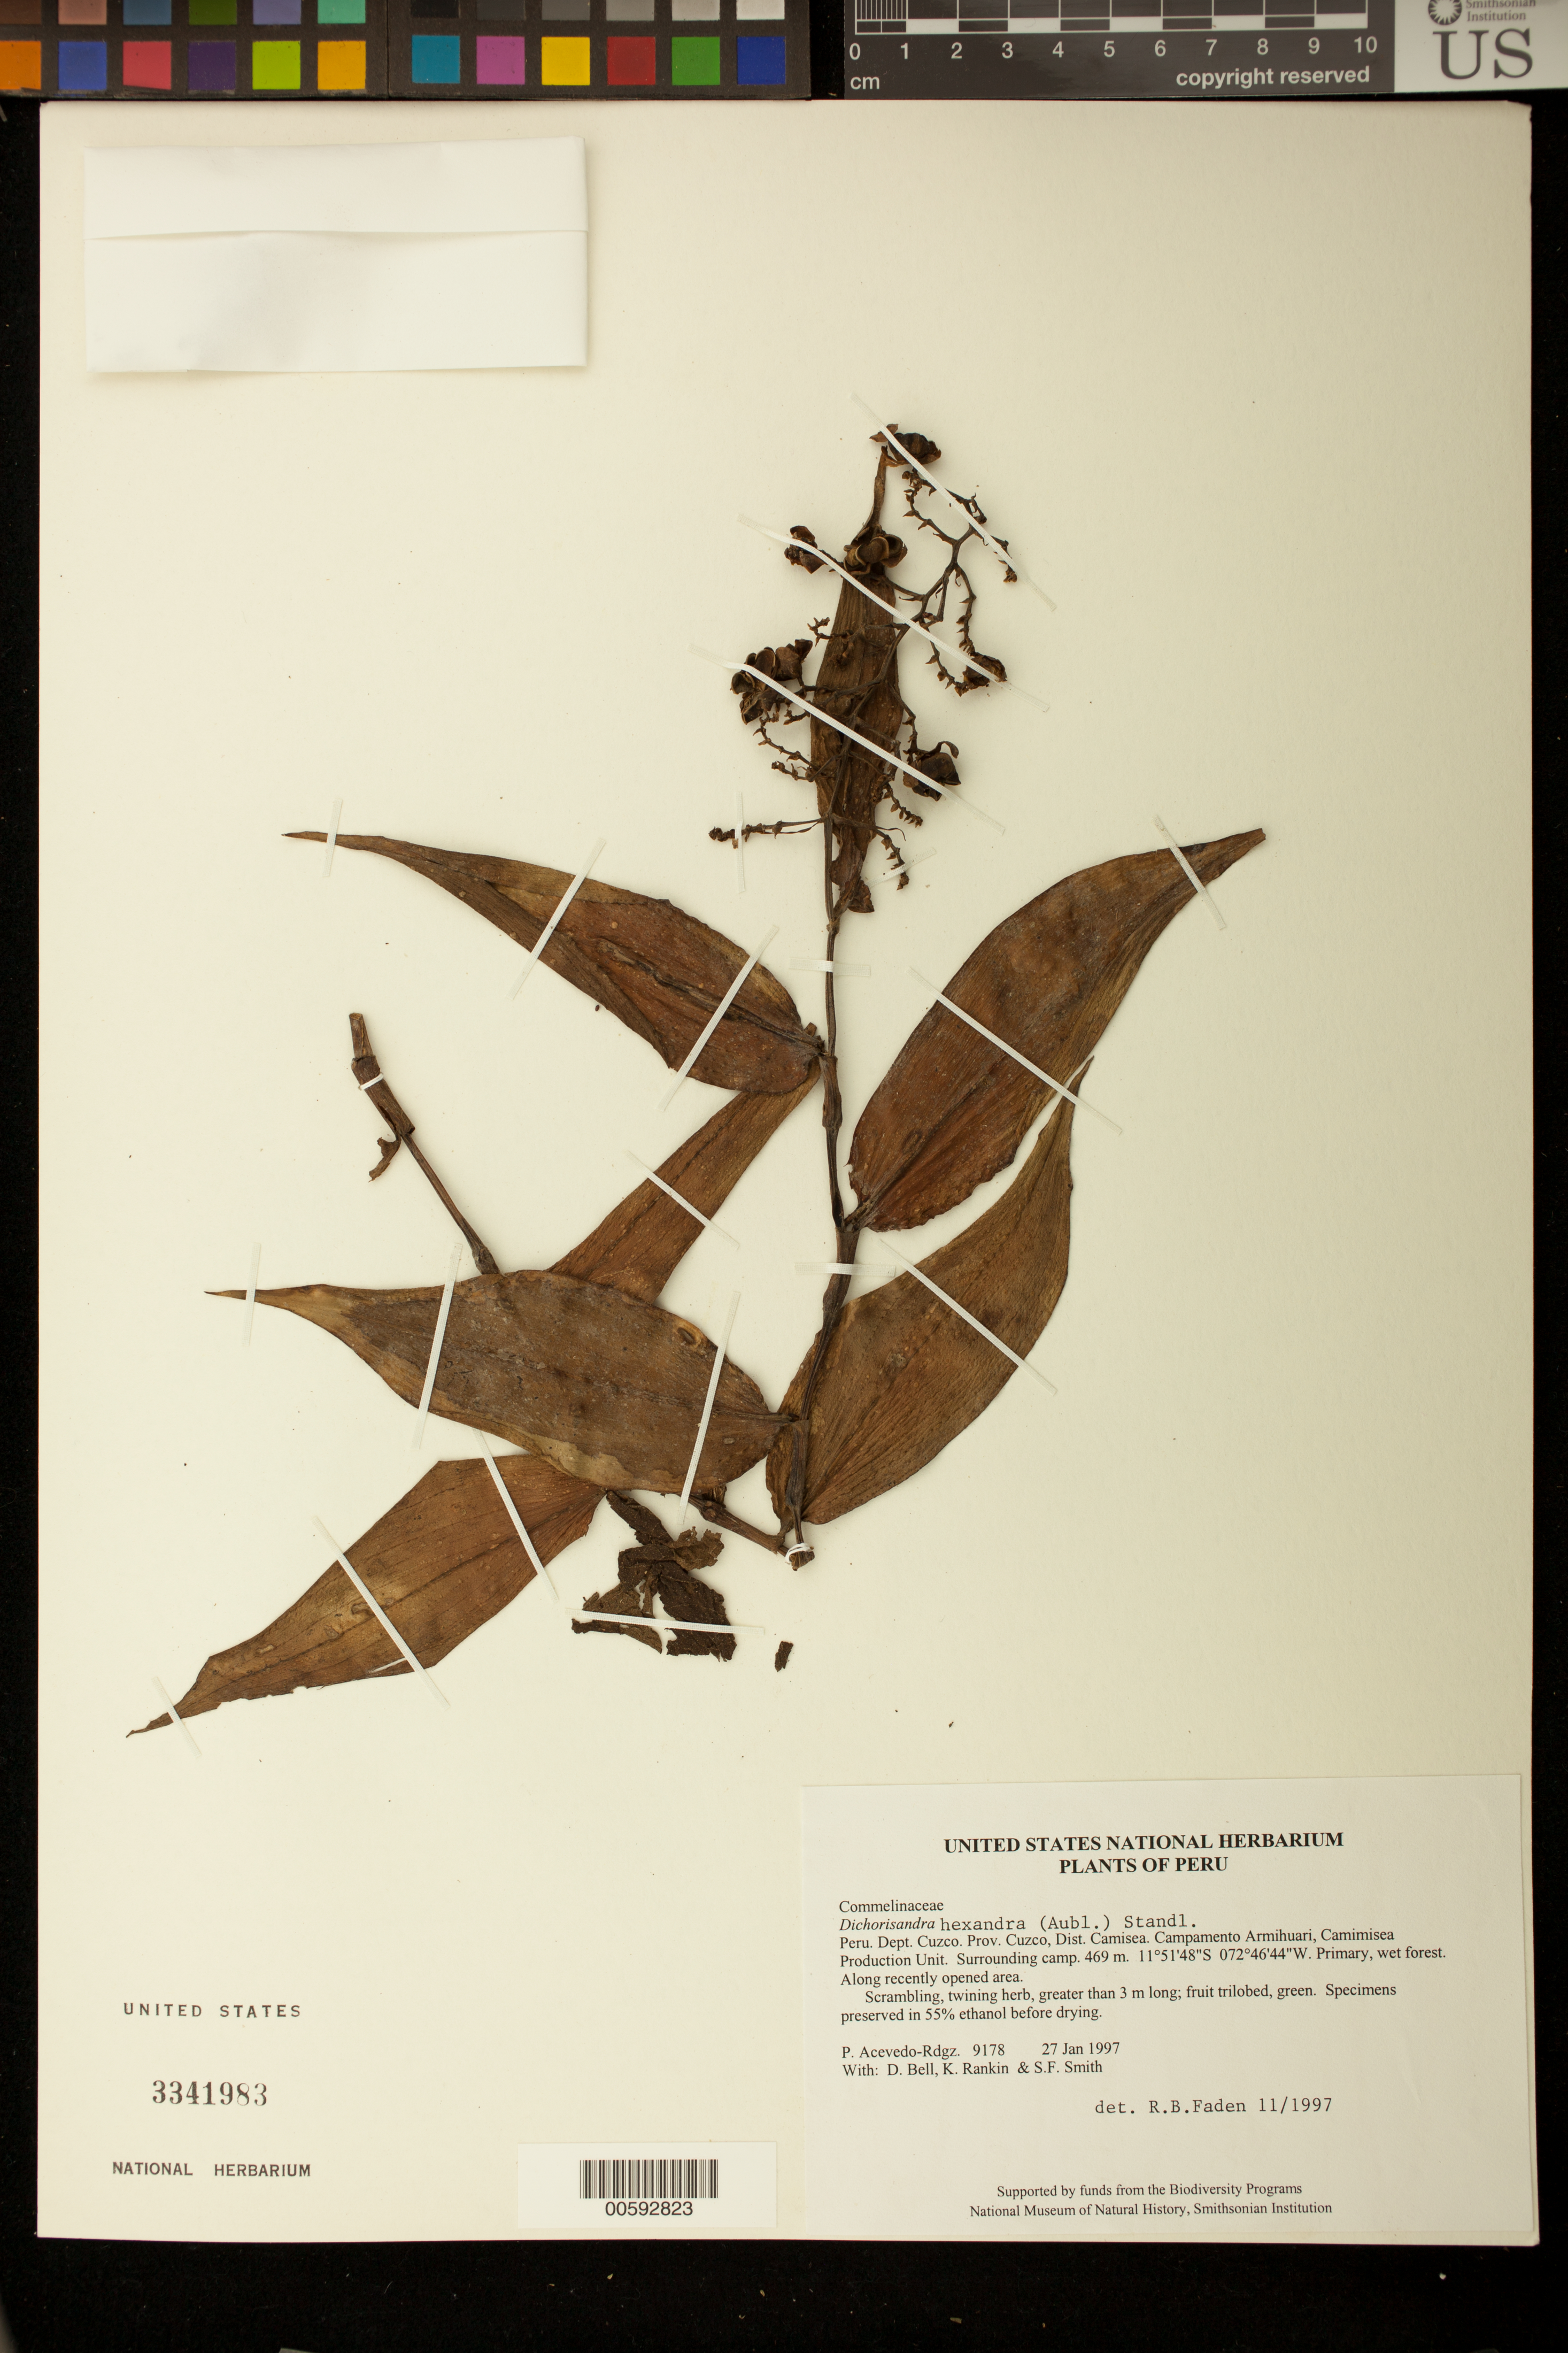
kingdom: Plantae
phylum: Tracheophyta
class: Liliopsida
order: Commelinales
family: Commelinaceae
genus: Dichorisandra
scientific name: Dichorisandra hexandra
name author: (Aubl.) Standl.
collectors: P. Acevedo-Rodr., D. A. Bell, K. B. Rankin & S.F. Smith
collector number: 9178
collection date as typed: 27 Jan 1997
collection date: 1997-01-27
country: Peru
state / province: Cusco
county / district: Cusco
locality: Districto Camisea, Campamento Armihuari, Camimisea Production Unit. Surrounding camp.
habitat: Primary, wet forest. Along recently opened area.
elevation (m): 469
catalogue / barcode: US 3341983